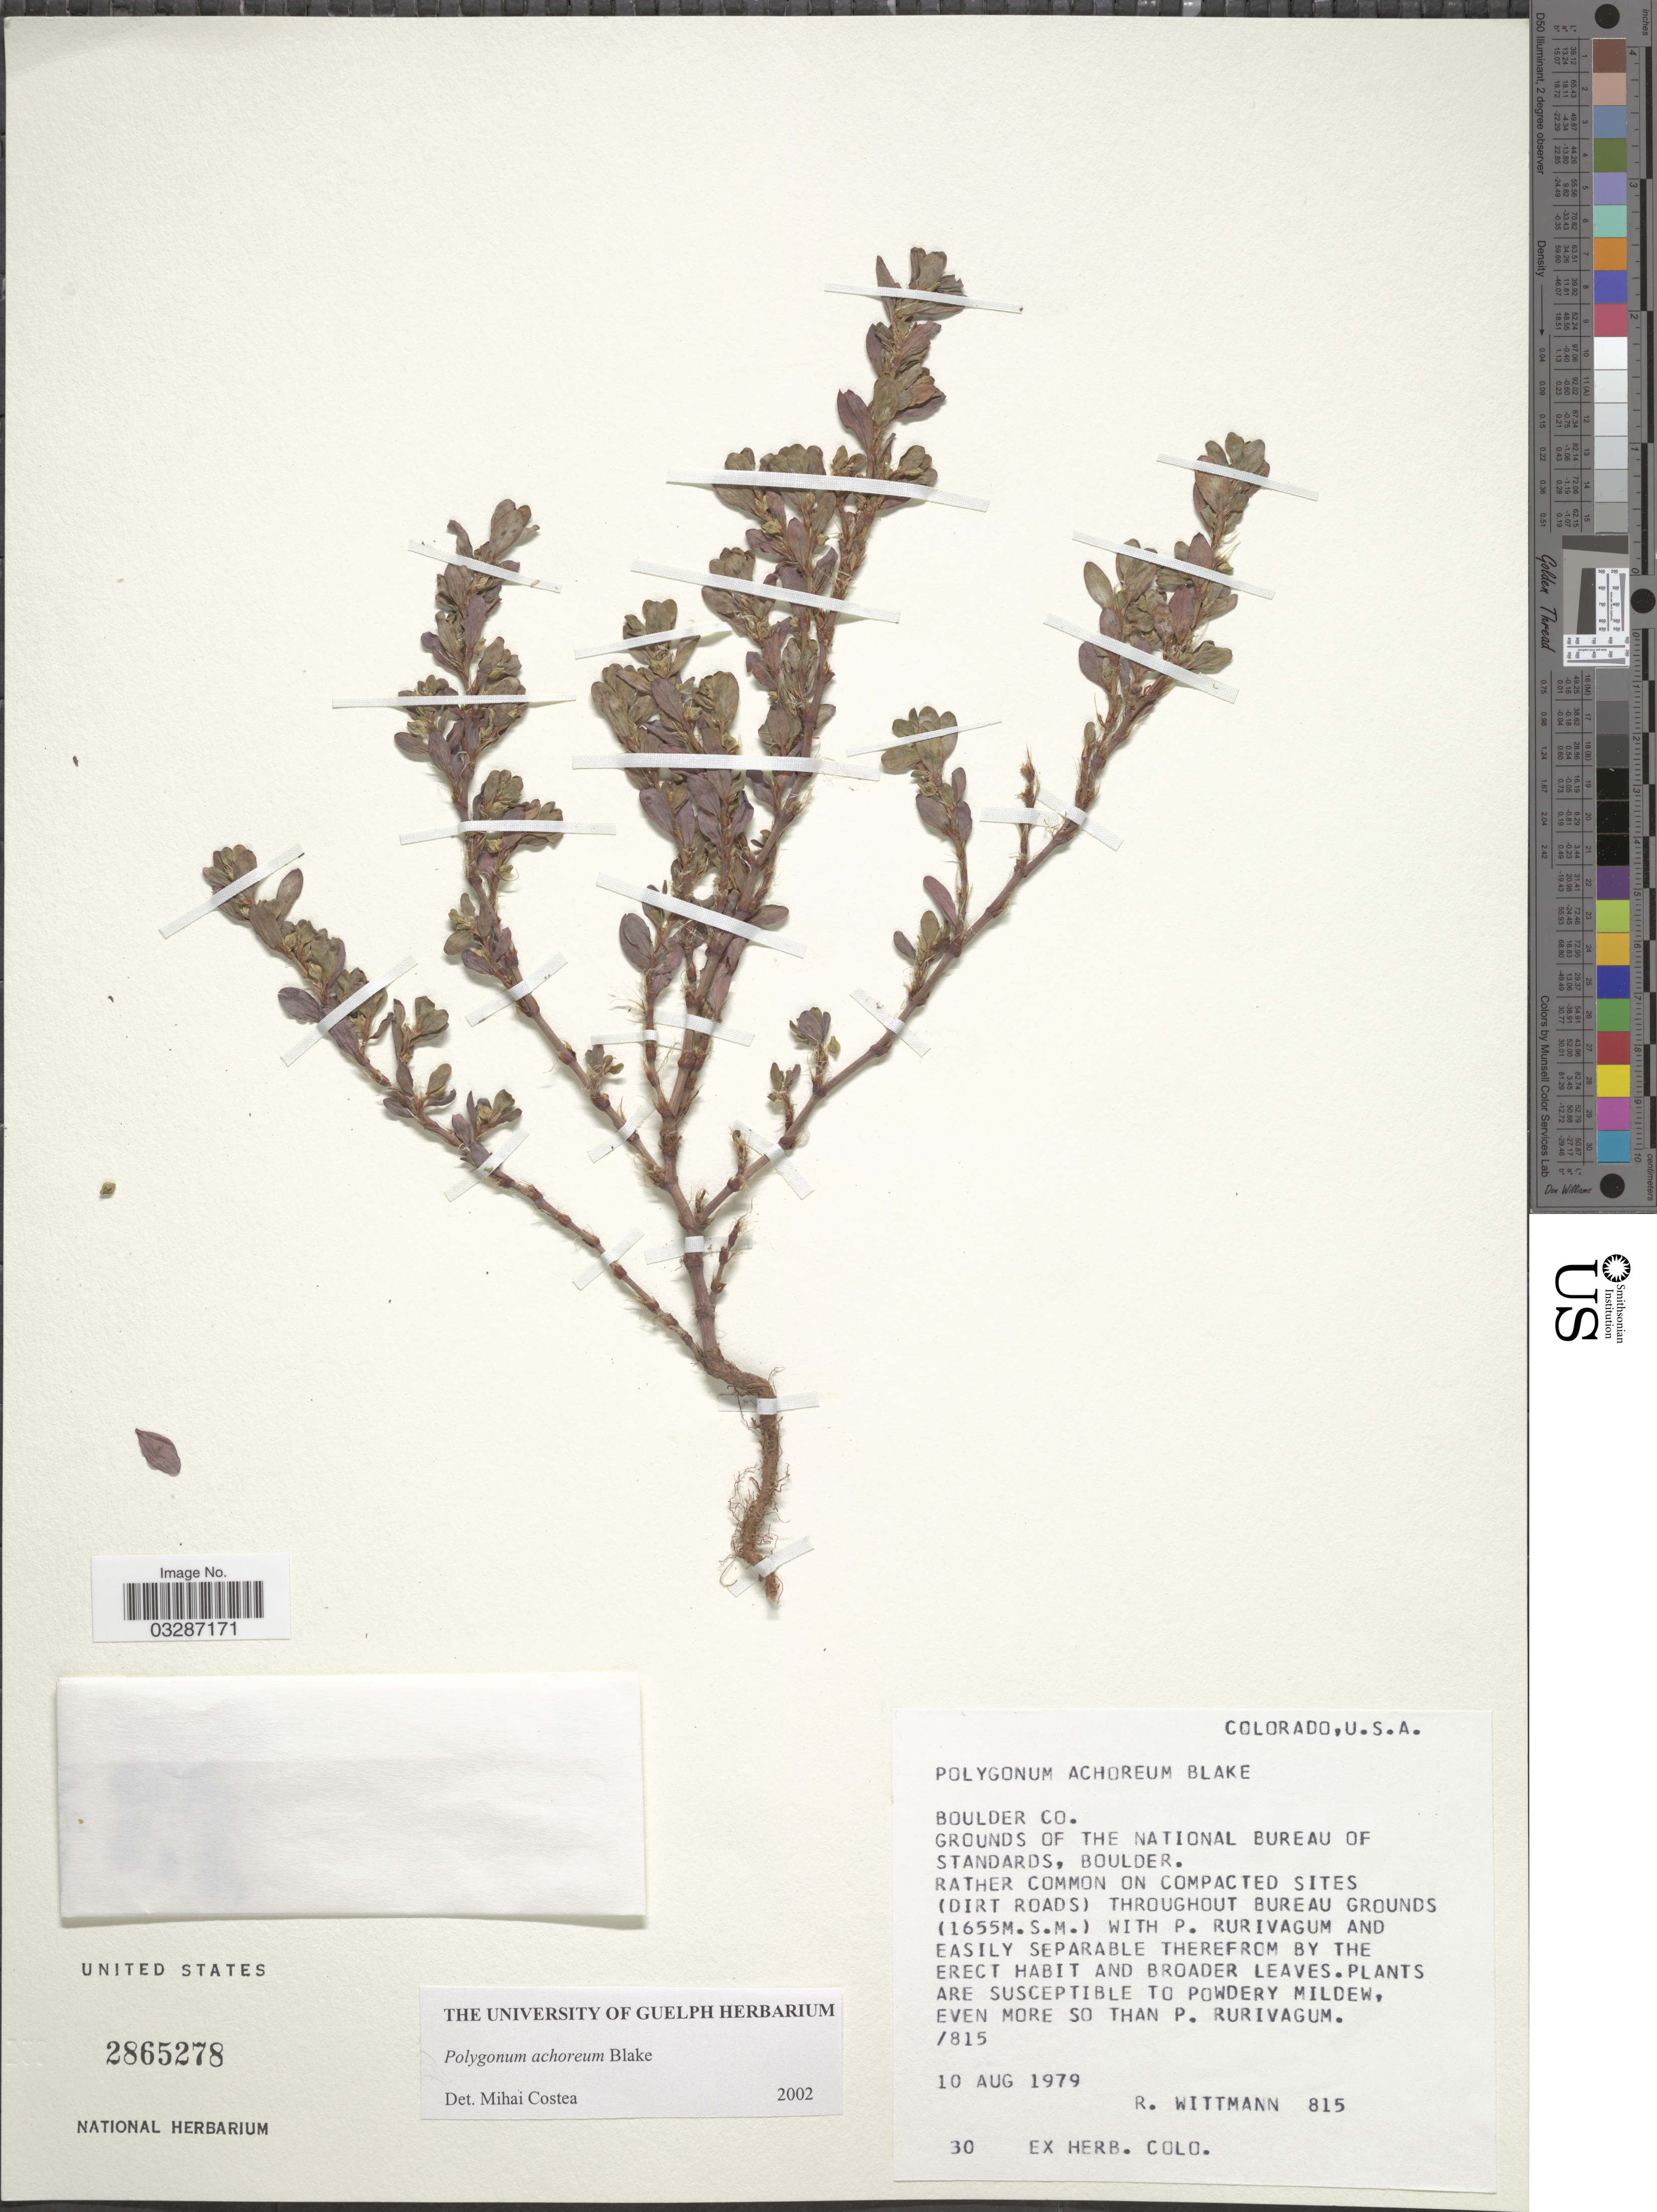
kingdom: Plantae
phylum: Tracheophyta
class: Magnoliopsida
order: Caryophyllales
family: Polygonaceae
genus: Polygonum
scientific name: Polygonum achoreum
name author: S.F. Blake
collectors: R. Wittmann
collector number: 815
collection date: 1979-08-10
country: United States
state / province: Colorado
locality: Boulder Co. Grounds of the National Bureau of Standards, Boulder.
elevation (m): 1655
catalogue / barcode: US 2865278